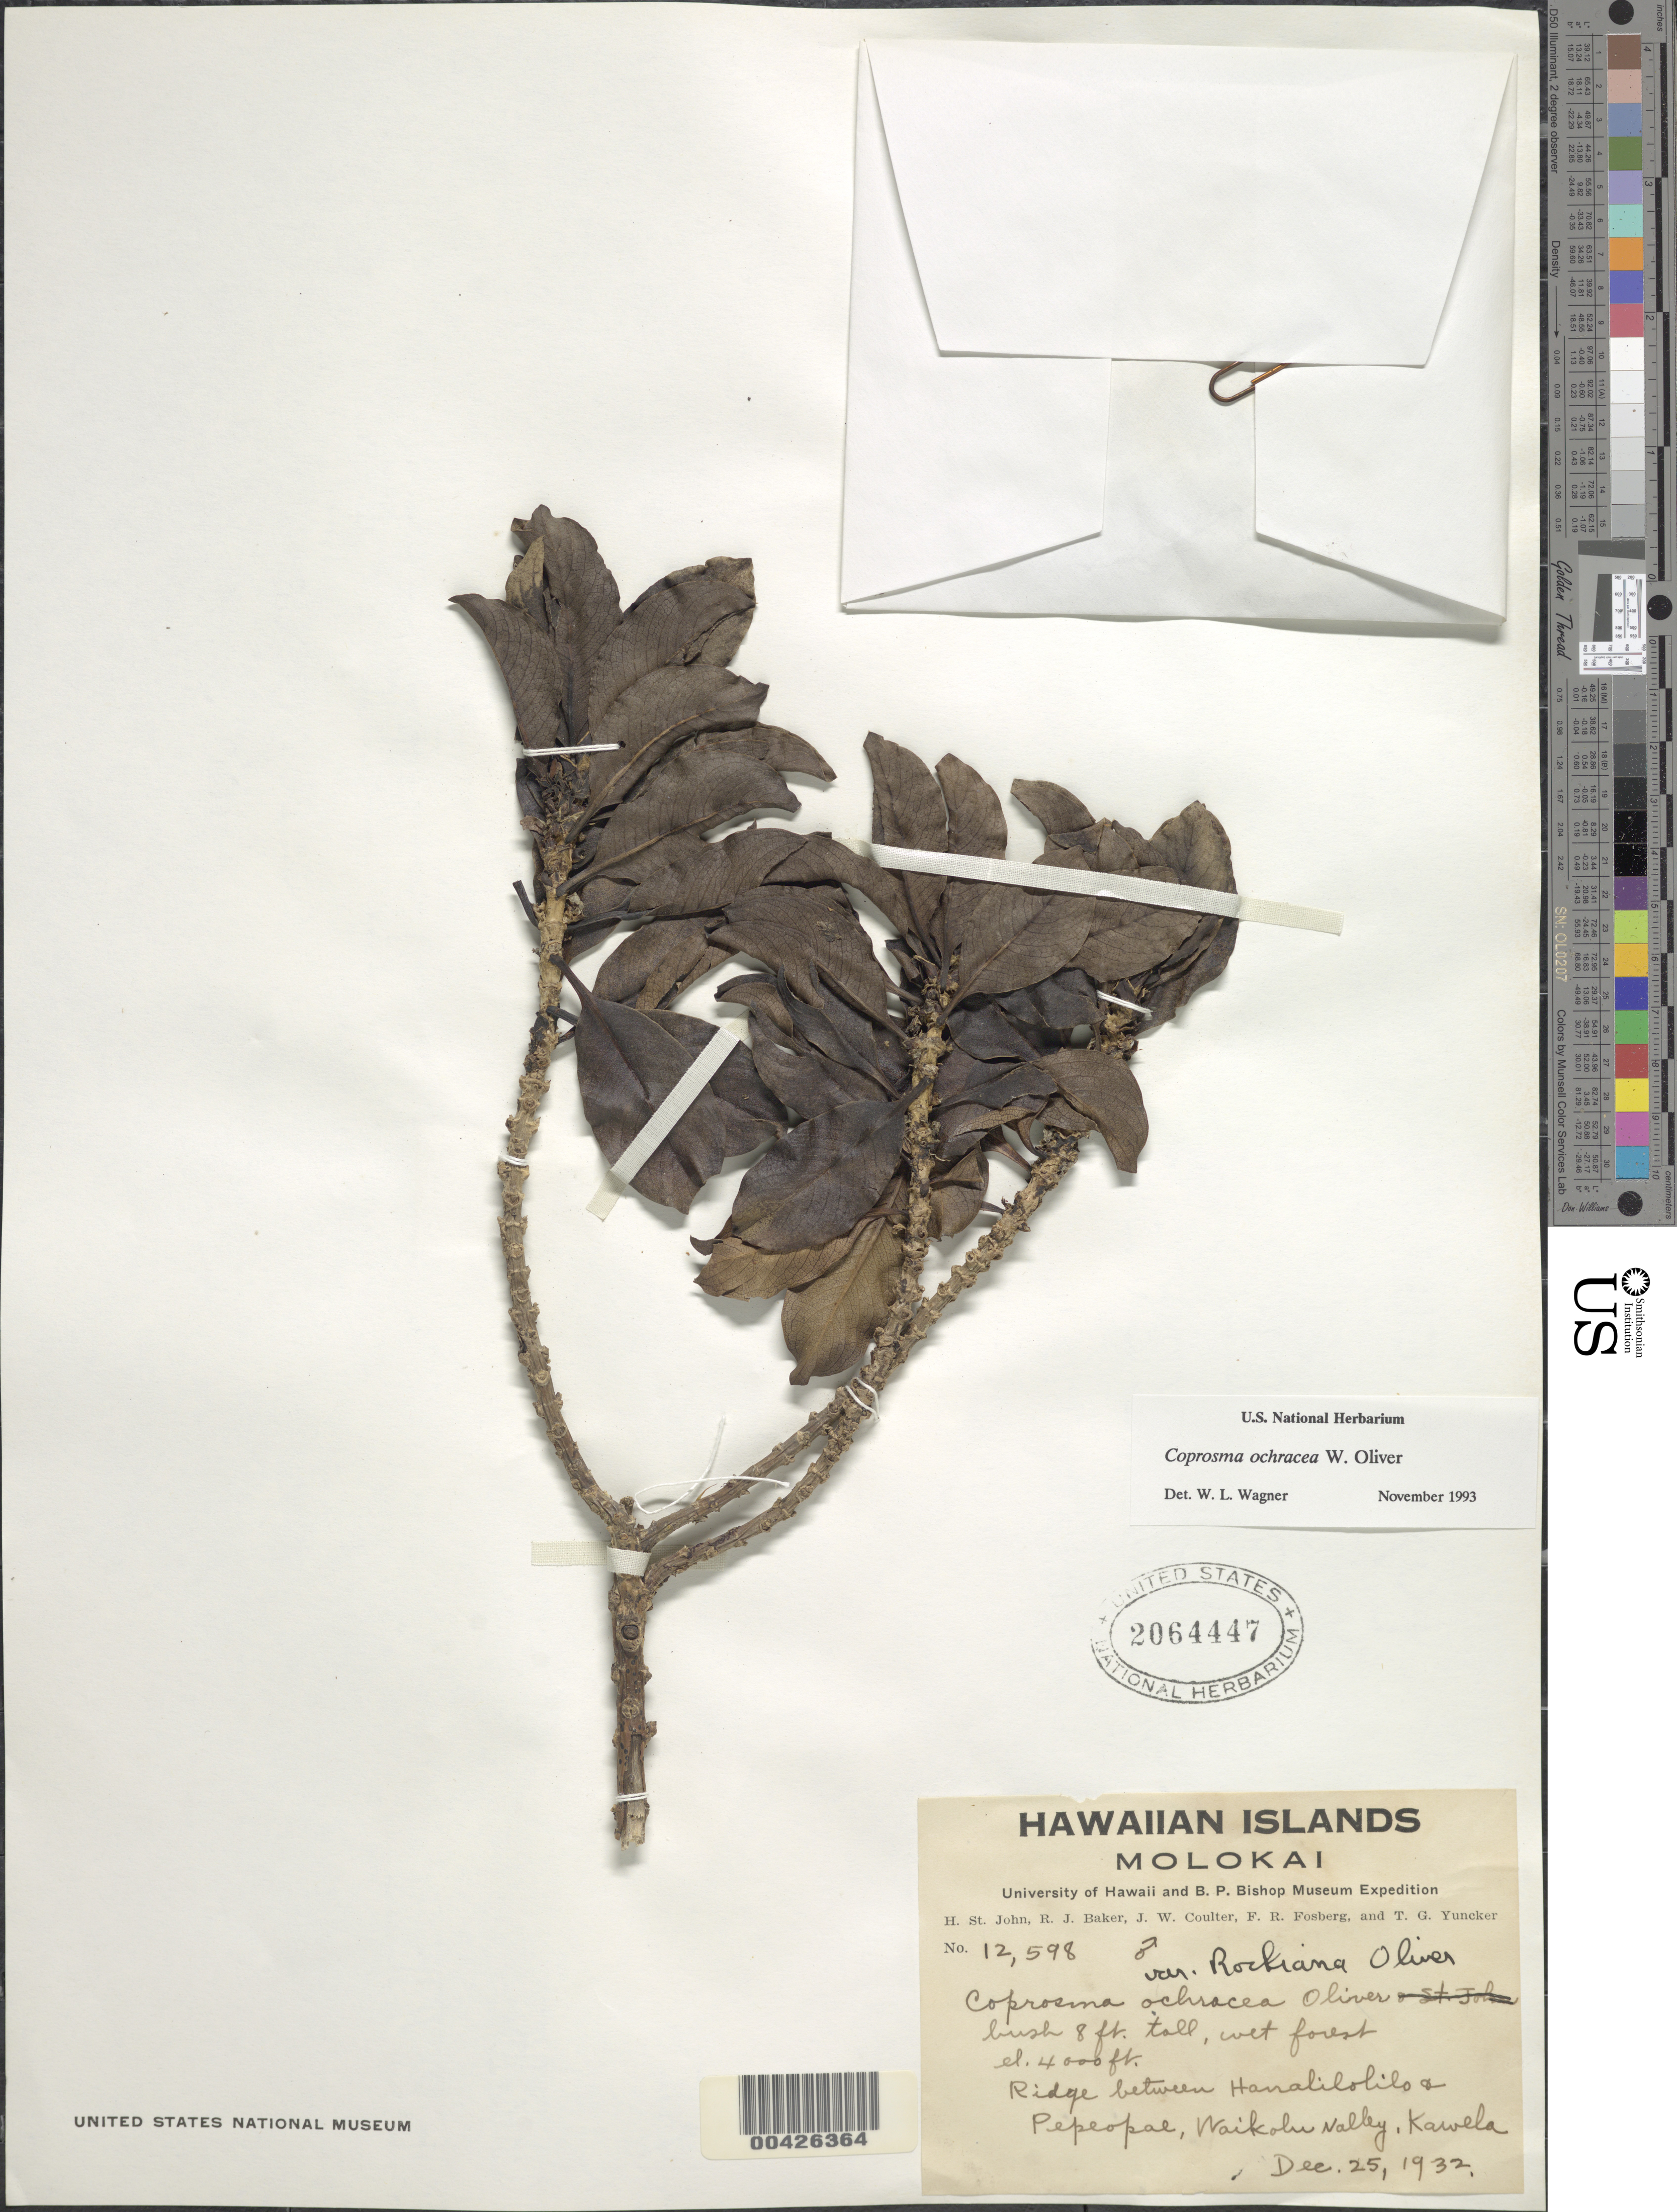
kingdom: Plantae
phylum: Tracheophyta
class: Magnoliopsida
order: Gentianales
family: Rubiaceae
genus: Coprosma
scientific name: Coprosma ochracea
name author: W.R.B. Oliv.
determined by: Wagner, W. L., (BOT), Smithsonian Institution - National Museum of Natural History (UNITED STATES)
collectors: H. St. John, R. J. Baker, J. W. Coulter & F. R. Fosberg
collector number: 12598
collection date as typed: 25 Dec 1932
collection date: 1932-12-25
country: United States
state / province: Hawaii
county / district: Maui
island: Moloka'i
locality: Ridge between Hanalilolilo and Pepeopae, Waikolu Valley, Kawela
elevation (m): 1219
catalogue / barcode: US 2064447